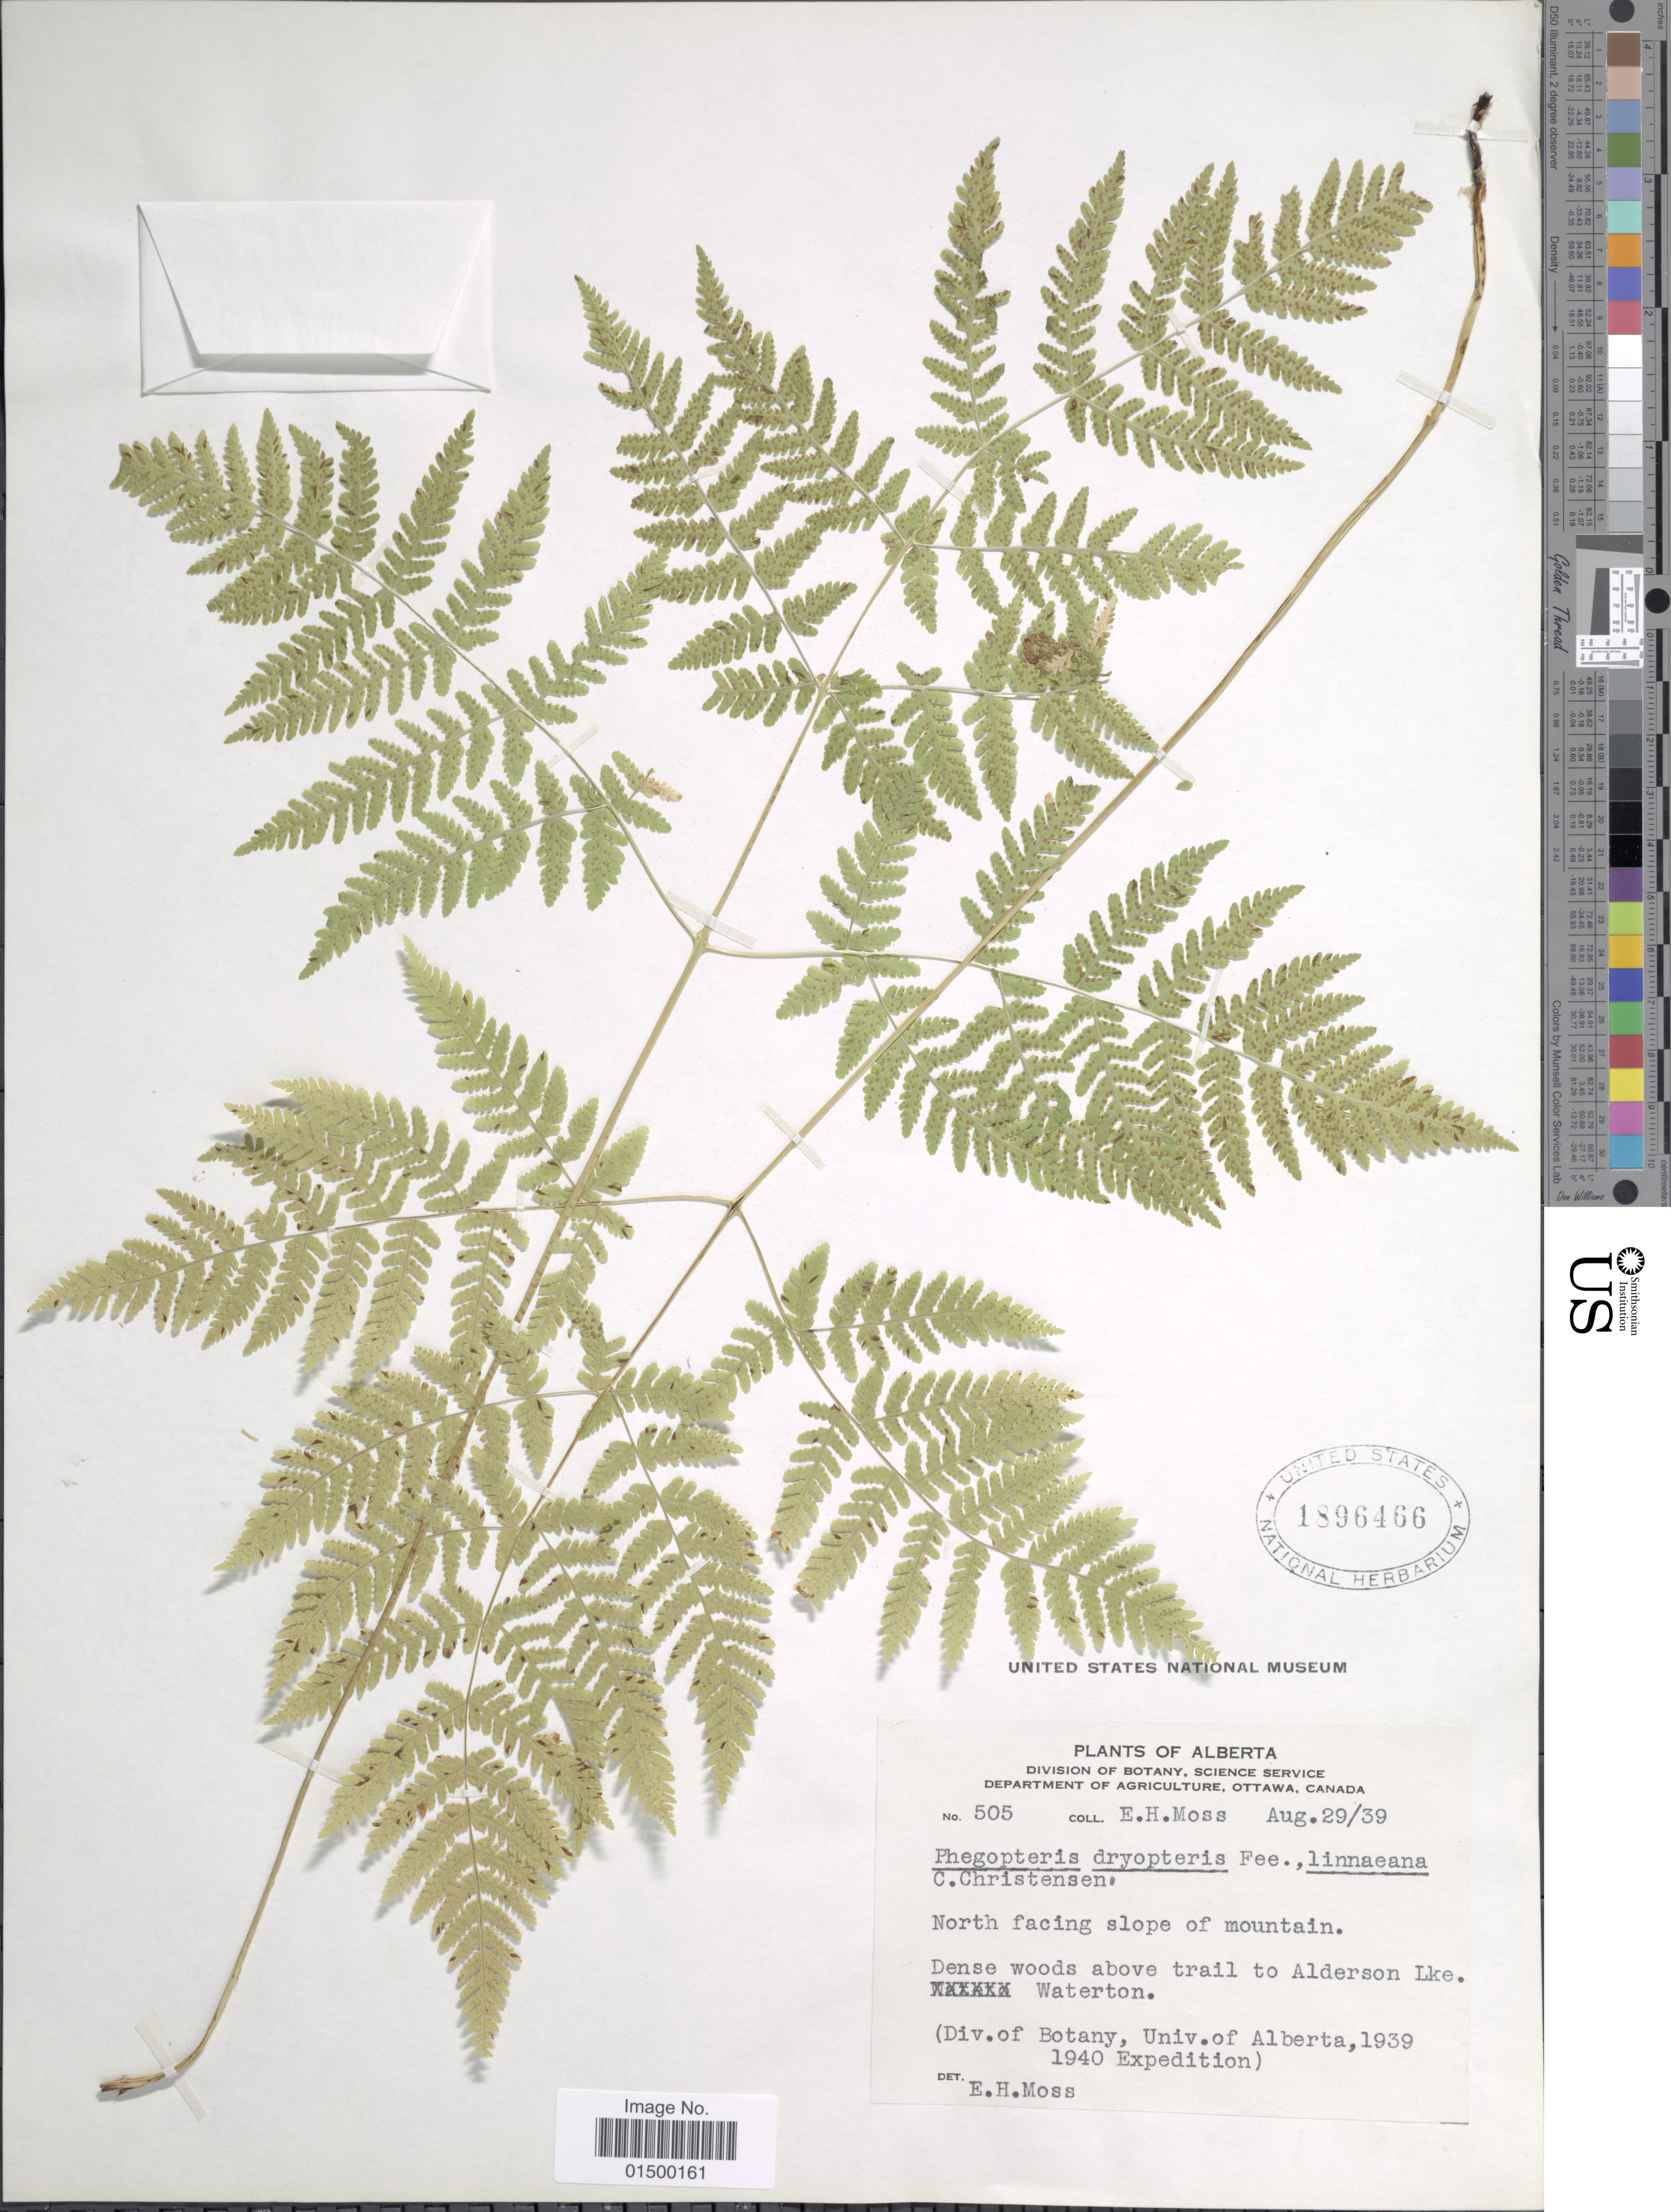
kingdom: Plantae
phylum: Tracheophyta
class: Polypodiopsida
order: Polypodiales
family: Cystopteridaceae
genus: Gymnocarpium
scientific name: Gymnocarpium disjunctum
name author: (Rupr.) Ching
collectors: E. Moss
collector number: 505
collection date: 1939-08-29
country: Canada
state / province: Alberta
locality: North facing slope of mountain. Dense woods above trail to Alderson Ike. Waterton.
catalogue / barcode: US 1896466